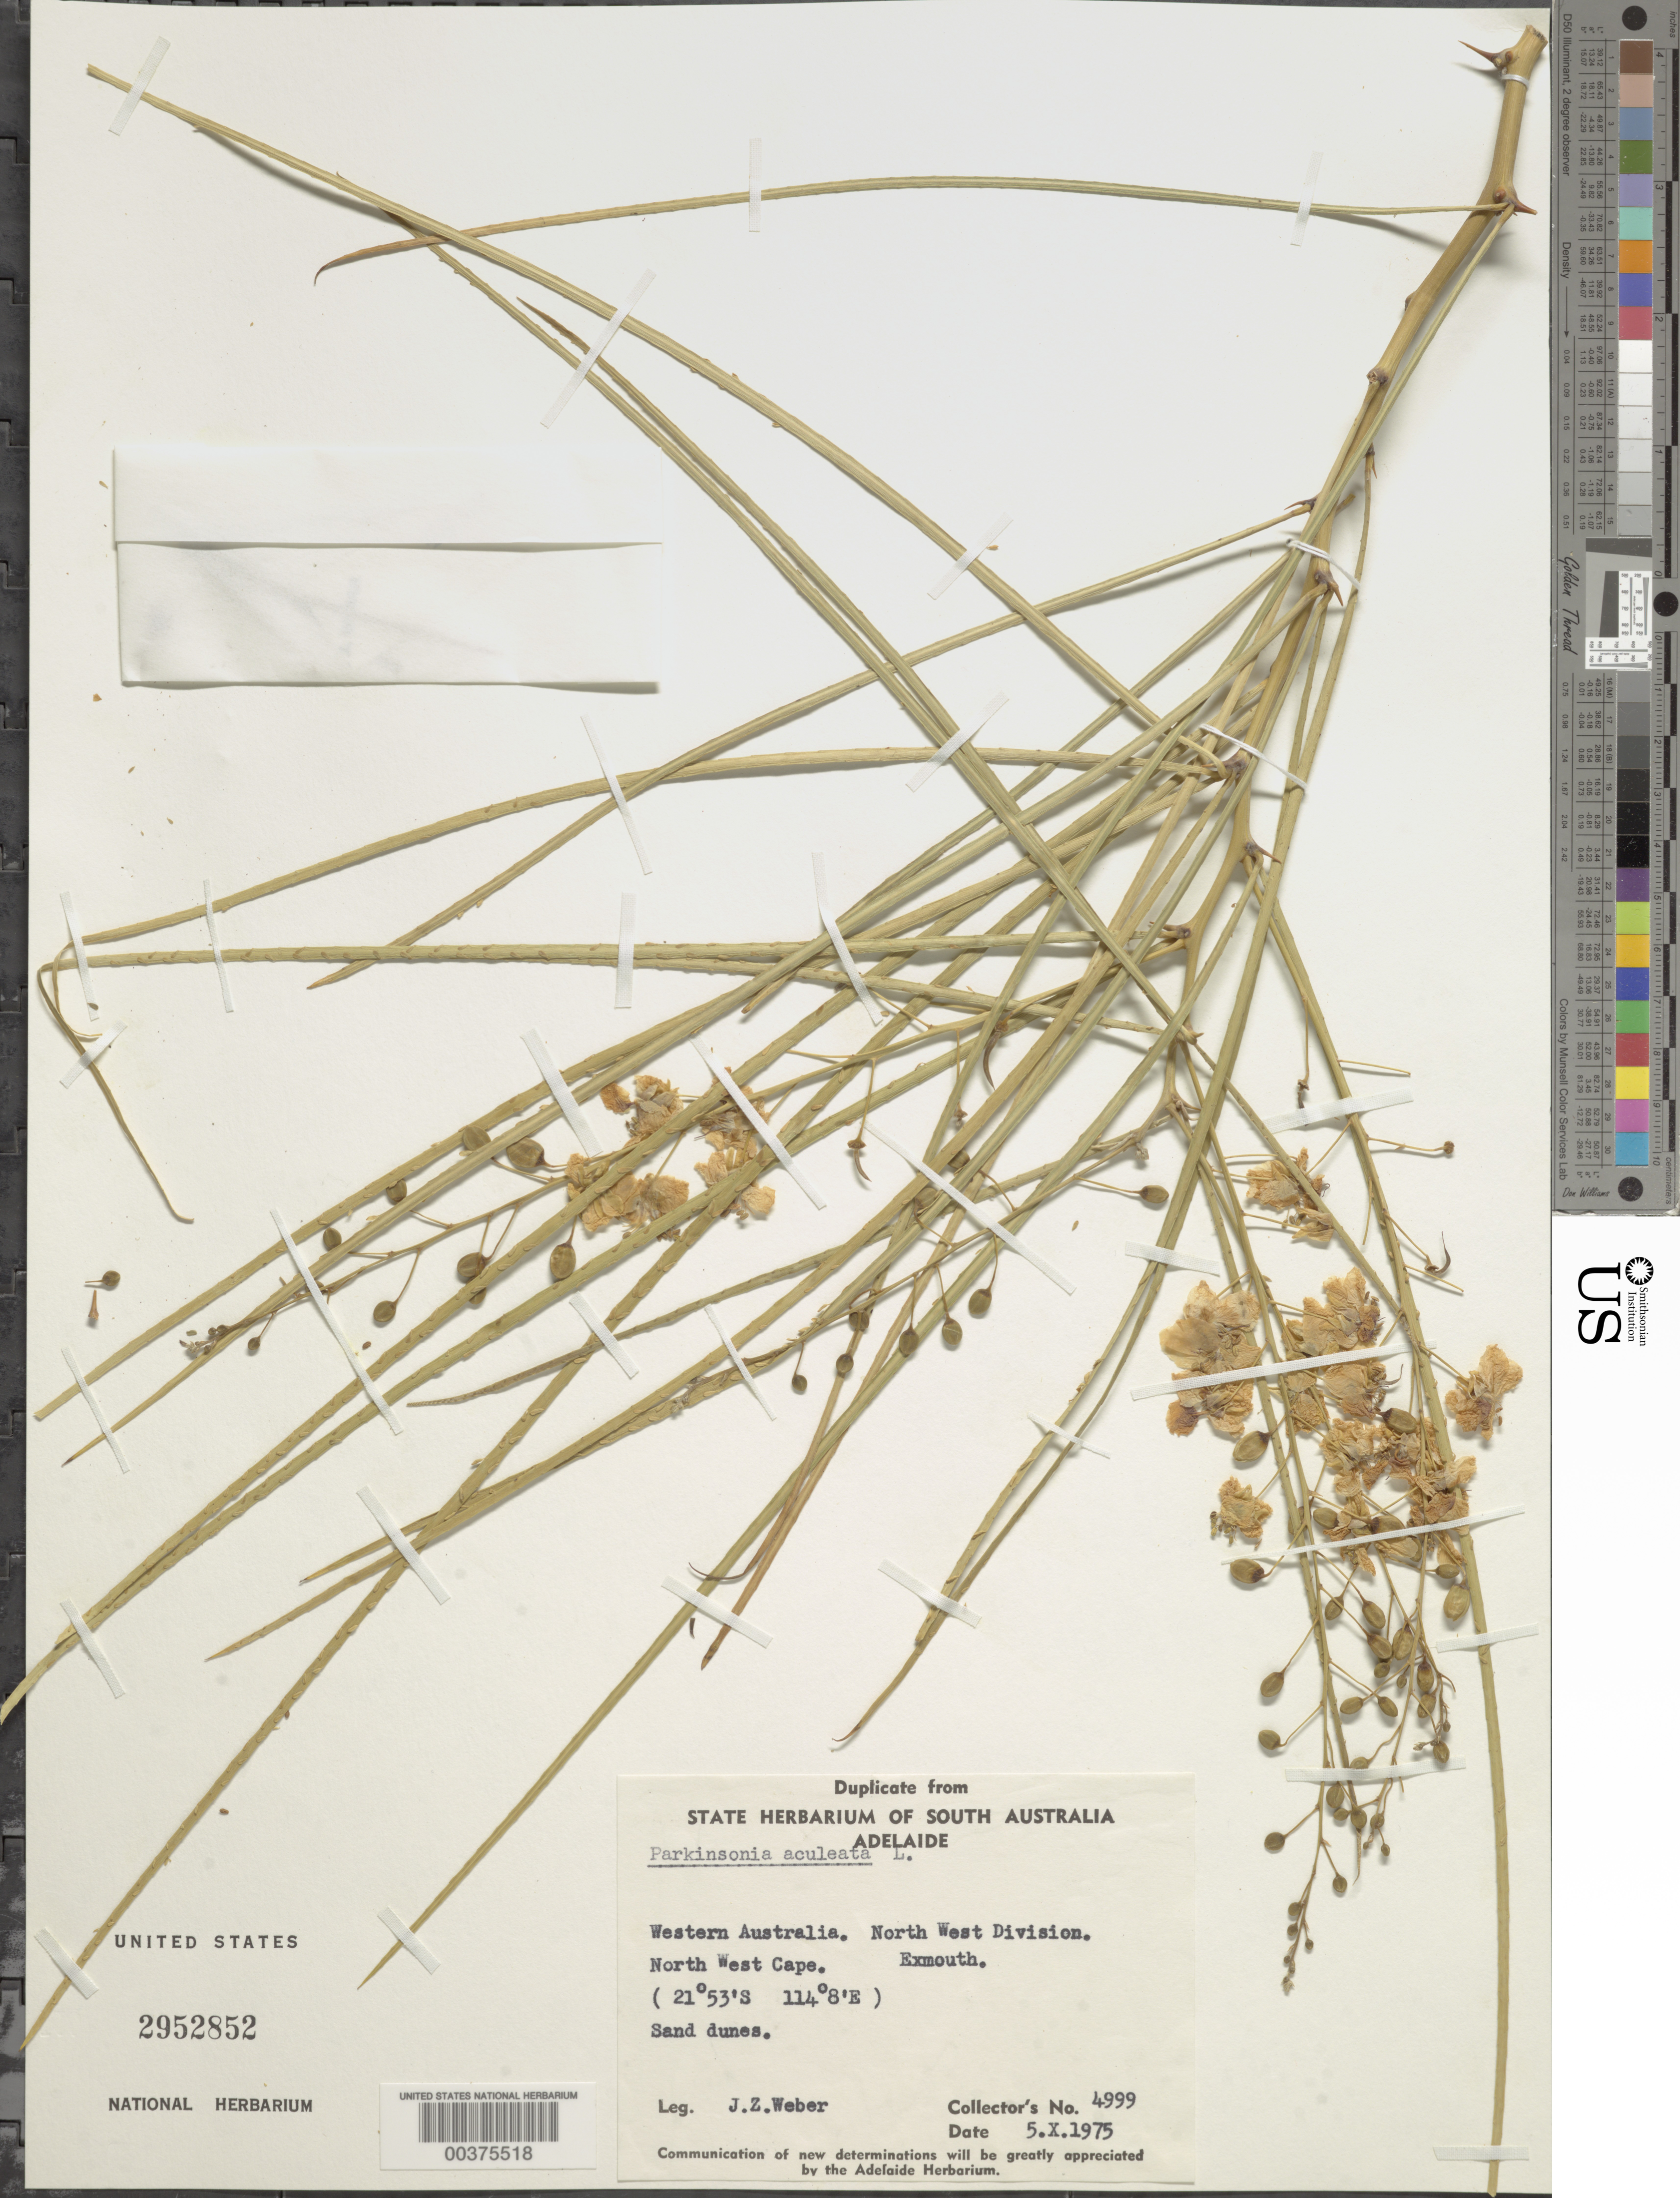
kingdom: Plantae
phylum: Tracheophyta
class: Magnoliopsida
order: Fabales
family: Fabaceae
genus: Parkinsonia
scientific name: Parkinsonia aculeata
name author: L.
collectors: J.Z. Weber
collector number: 4999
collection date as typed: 05 Oct 1975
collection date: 1975-10-05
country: Australia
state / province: Western Australia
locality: North west division; north west cape; exmouth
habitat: Sand dunes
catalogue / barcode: US 2952852